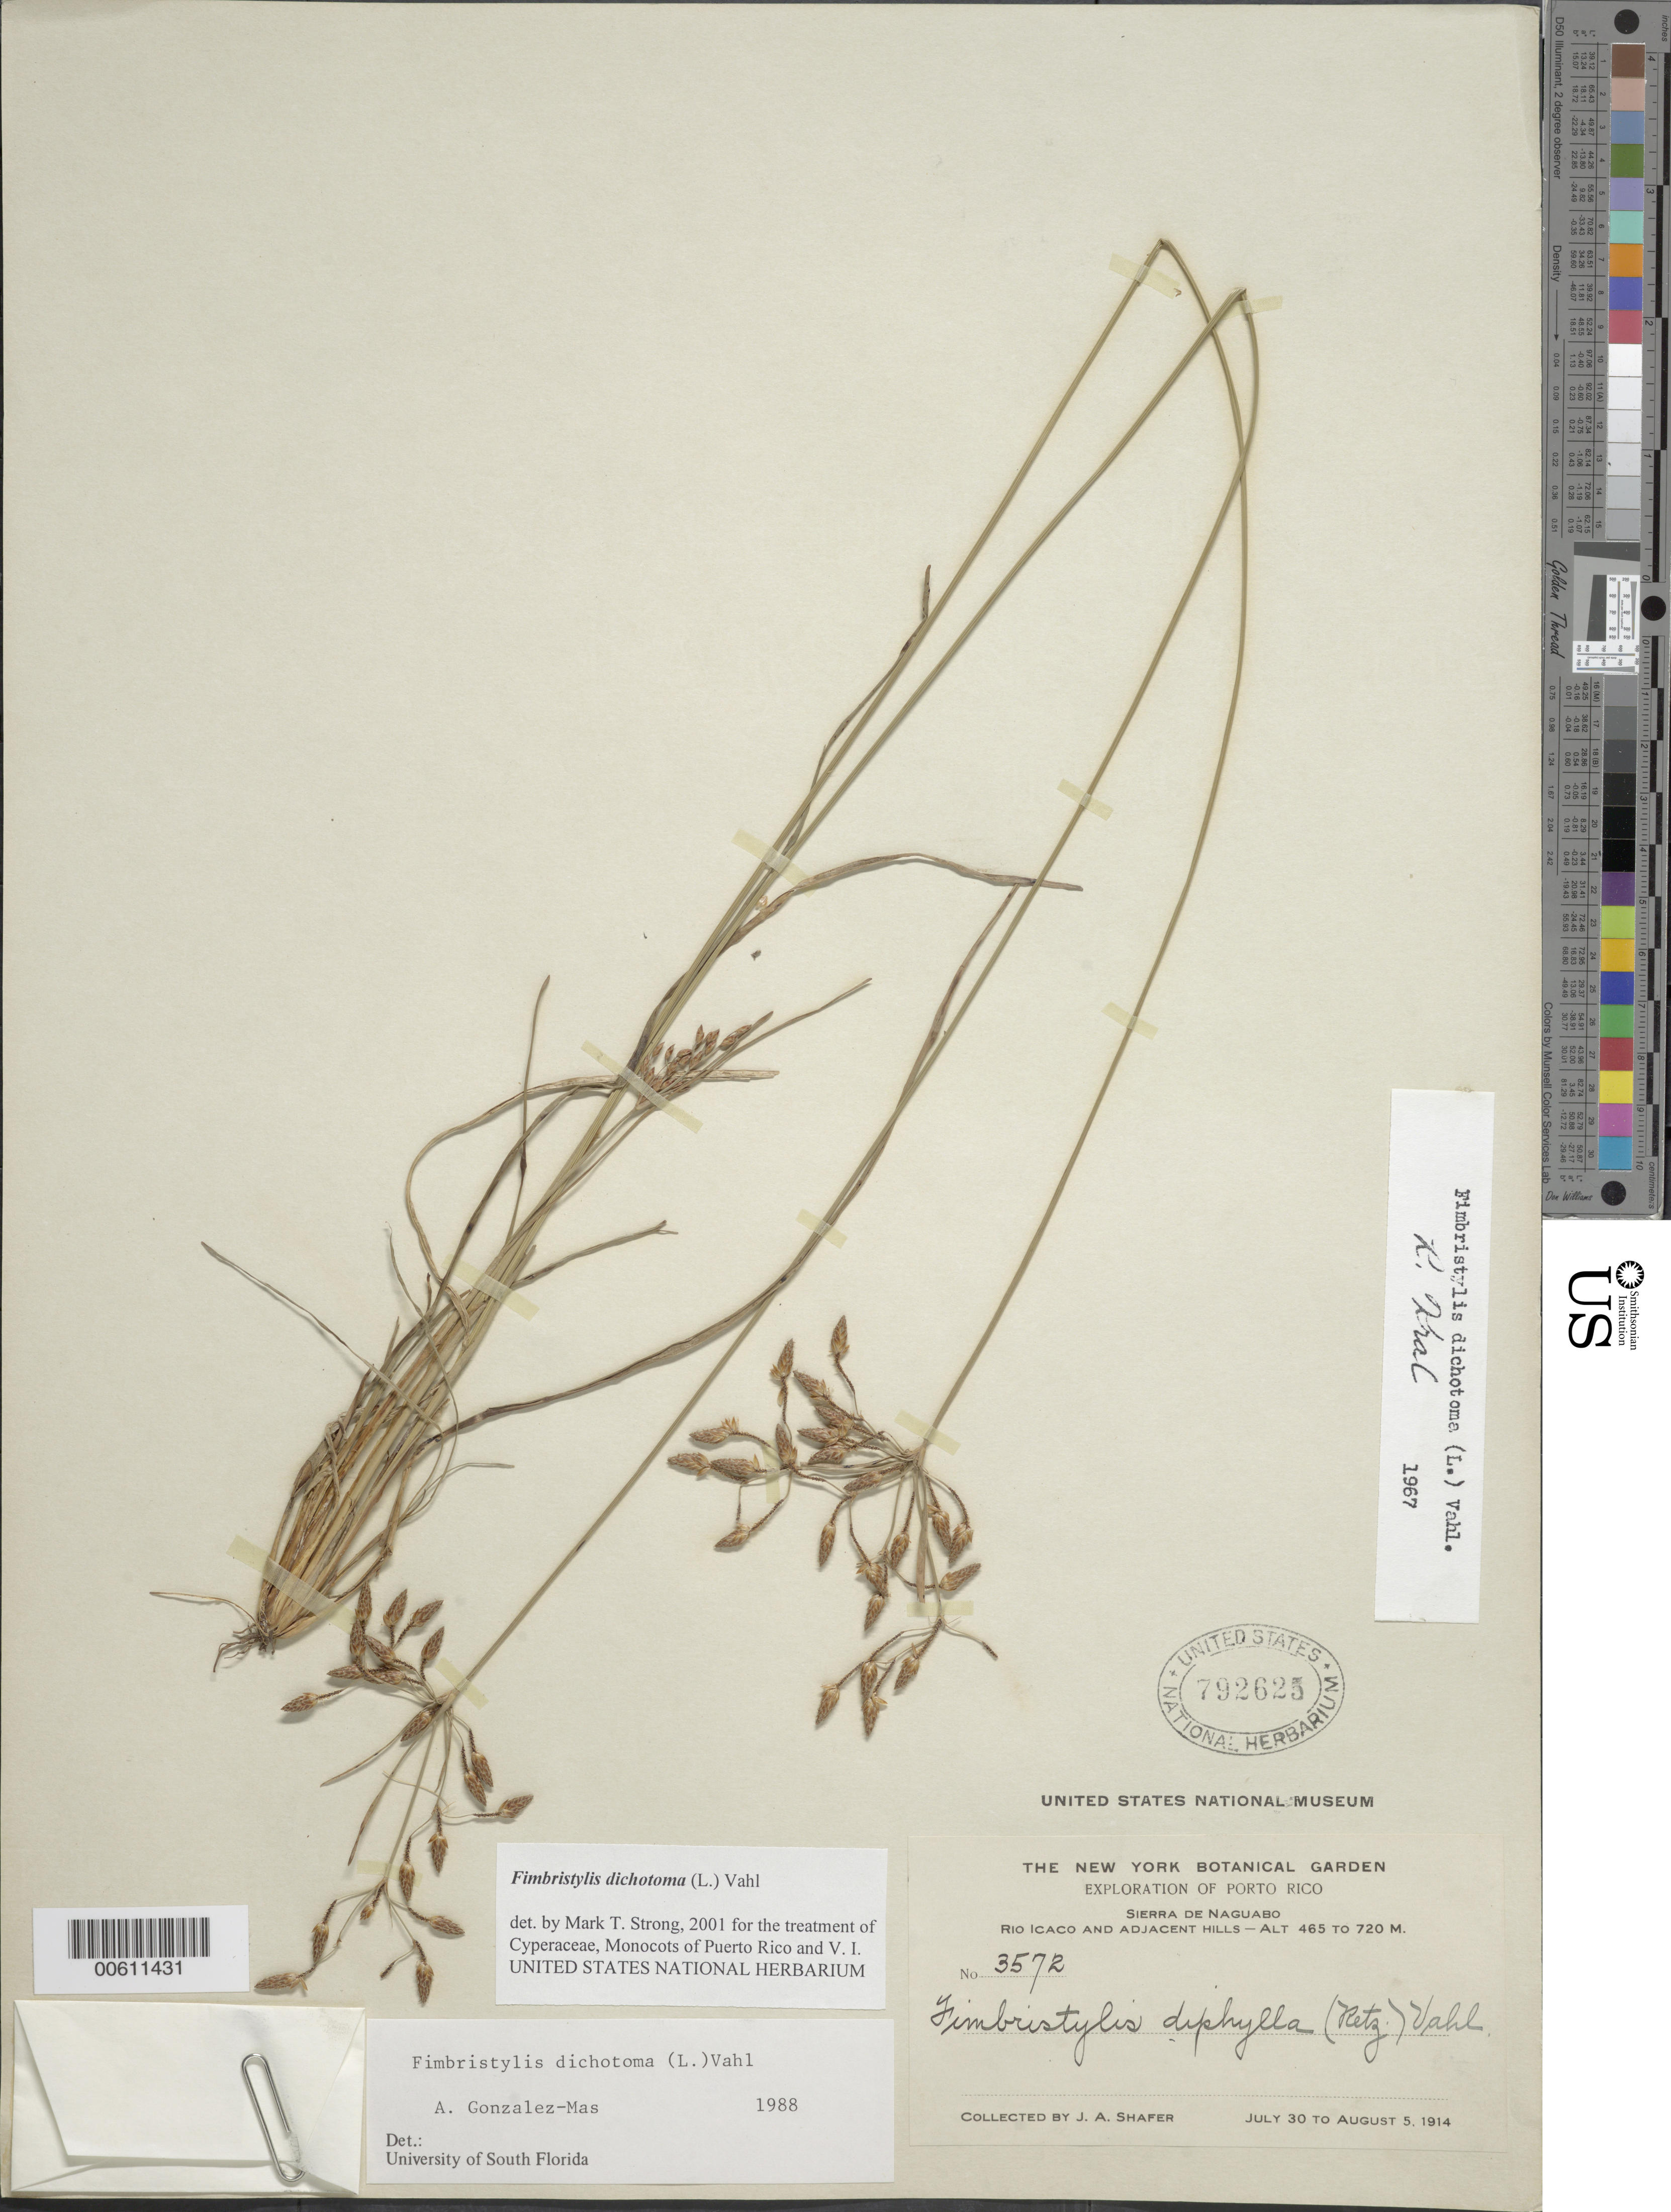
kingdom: Plantae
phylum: Tracheophyta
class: Liliopsida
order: Poales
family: Cyperaceae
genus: Fimbristylis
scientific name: Fimbristylis dichotoma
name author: (L.) Vahl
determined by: Strong, M. T., (US), Smithsonian Institution - National Museum of Natural History (UNITED STATES)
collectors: J. A. Shafer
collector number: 3572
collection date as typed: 30 Jul 1914 to 05 Aug 1914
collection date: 1914-07-30/1914-08-05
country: Puerto Rico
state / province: Naguabo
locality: Sierra de Naguabo, Rio Icaco and adjacent hills.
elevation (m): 465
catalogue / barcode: US 792625